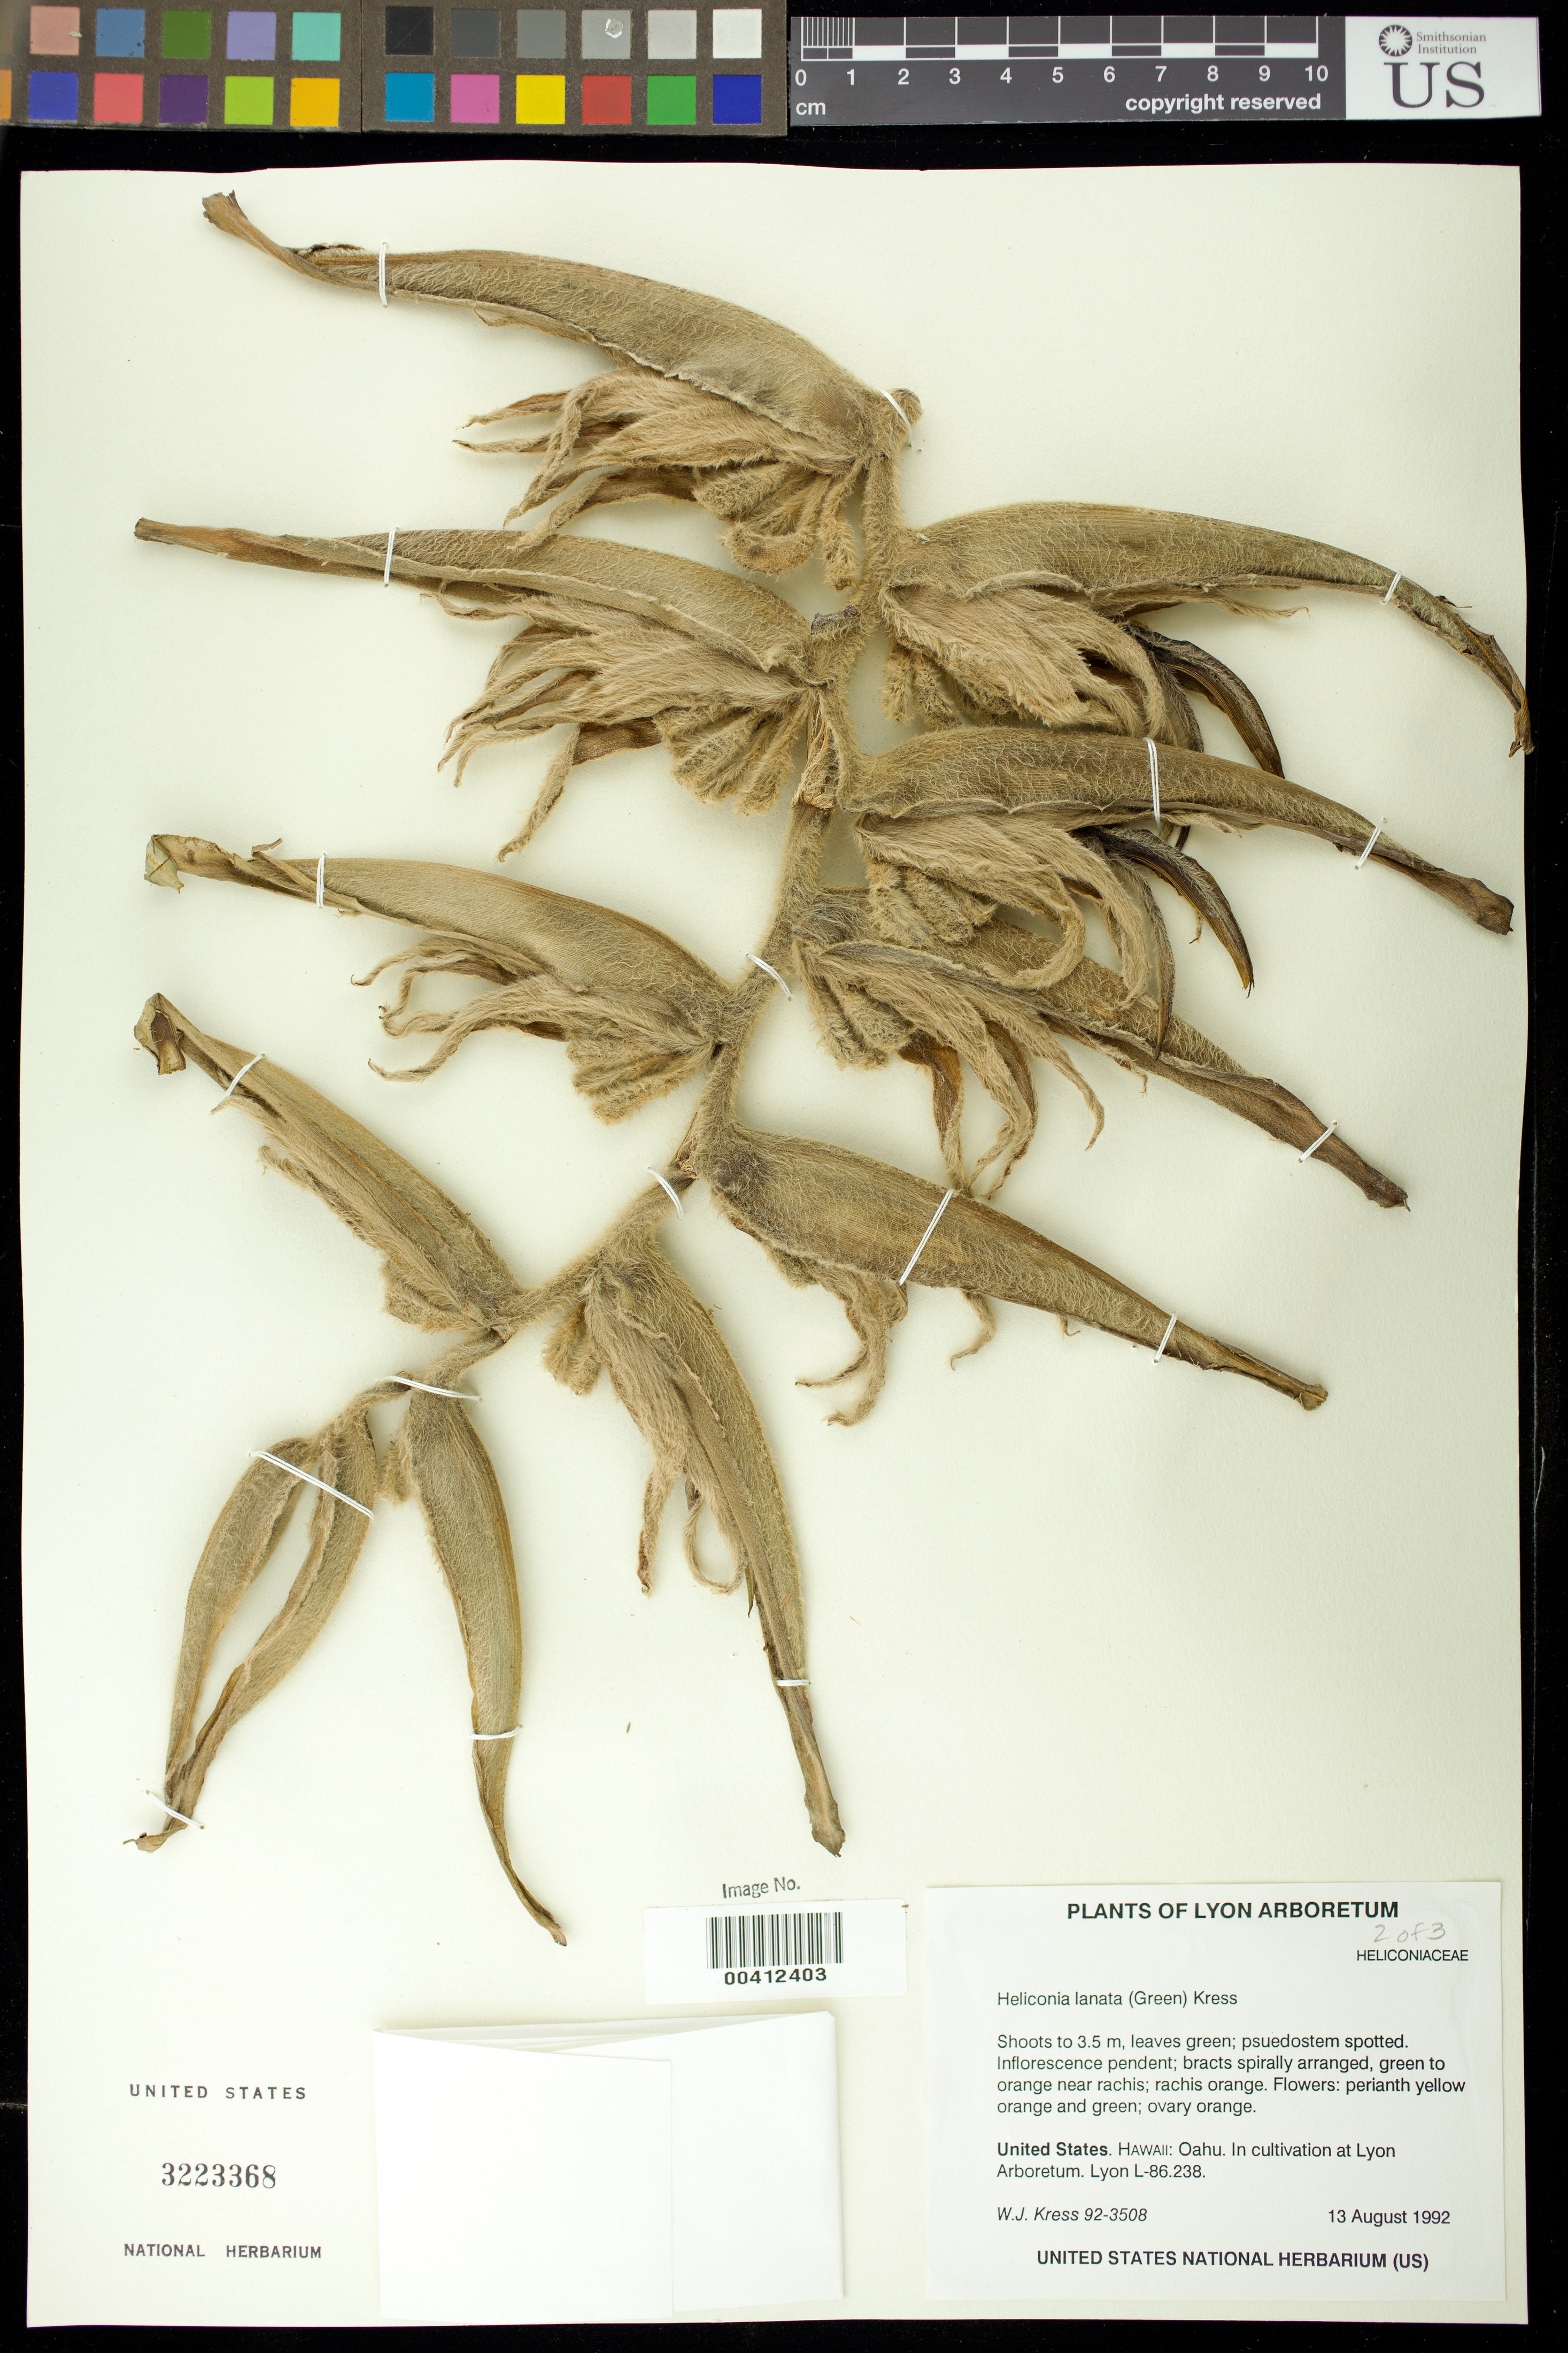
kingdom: Plantae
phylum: Tracheophyta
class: Liliopsida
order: Zingiberales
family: Heliconiaceae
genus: Heliconia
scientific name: Heliconia lanata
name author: (P.S. Green) W.J. Kress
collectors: W. J. Kress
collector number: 92-3508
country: United States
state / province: Hawaii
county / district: Honolulu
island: Oahu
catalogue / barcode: US 3223368